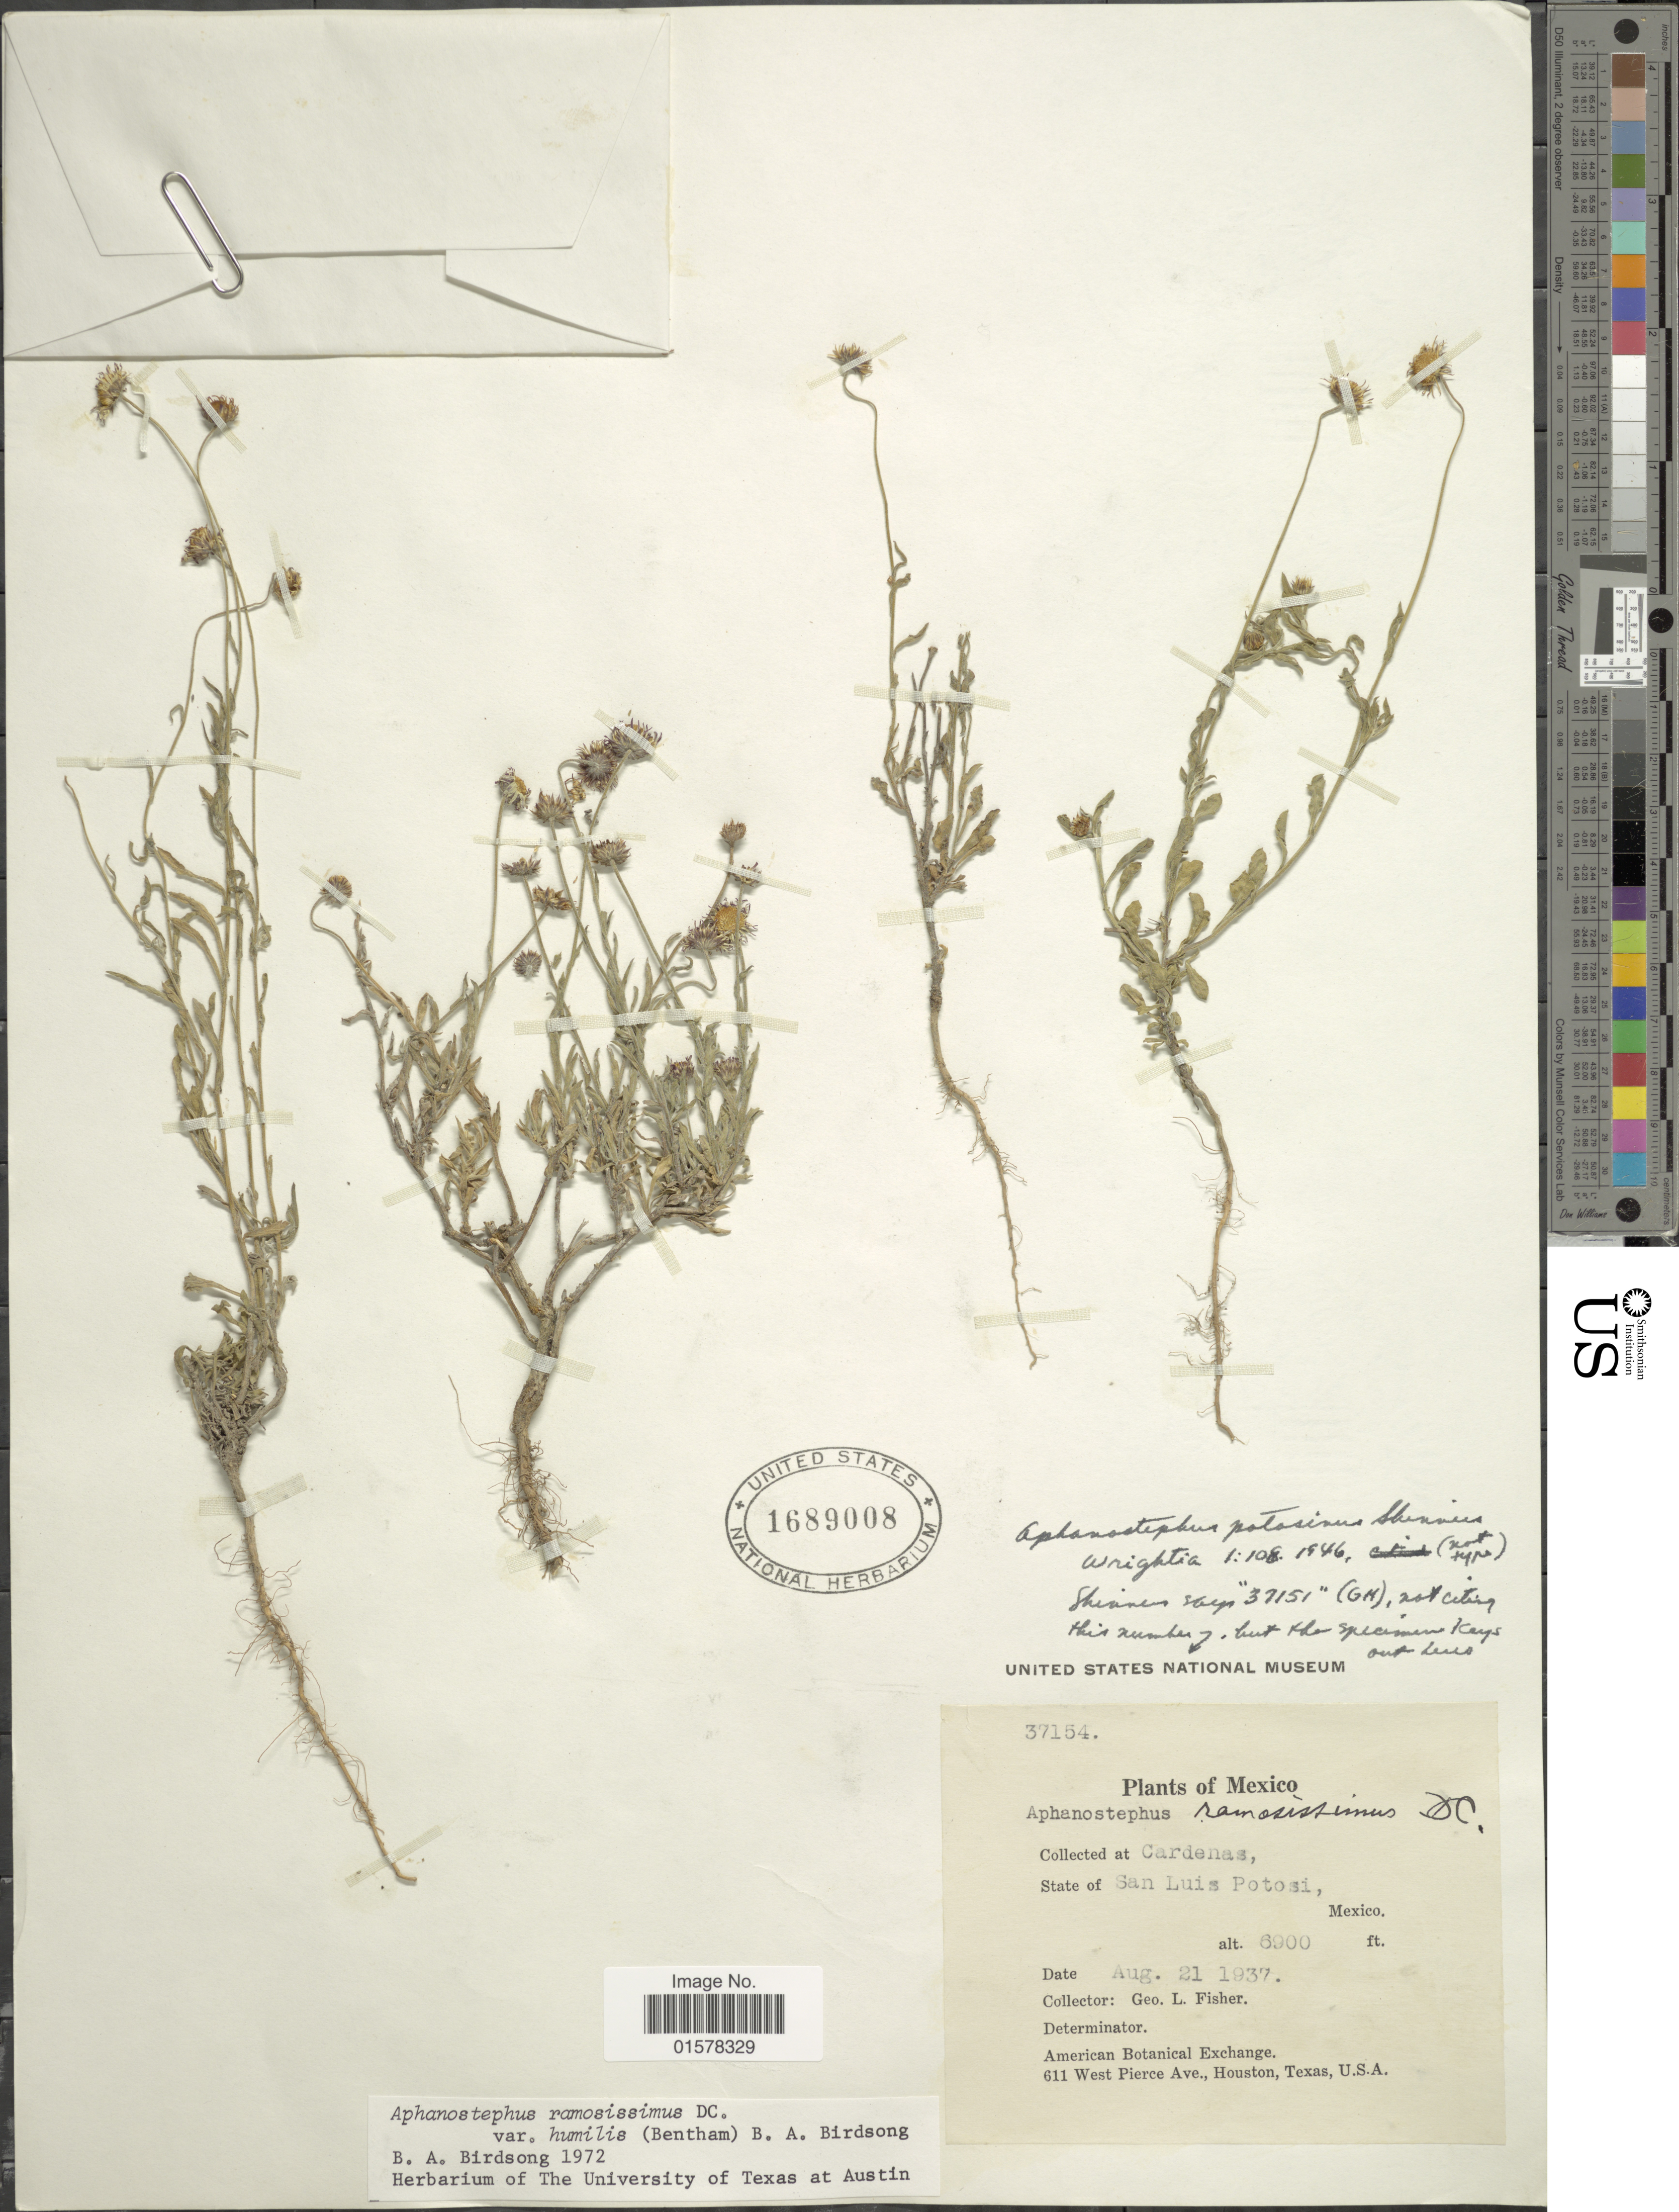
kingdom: Plantae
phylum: Tracheophyta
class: Magnoliopsida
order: Asterales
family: Asteraceae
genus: Aphanostephus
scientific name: Aphanostephus ramosissimus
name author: DC.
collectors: G. L. Fisher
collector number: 37154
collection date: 1937-08-21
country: Mexico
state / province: San Luis Potosí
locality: Cardenas, State of San Luis Potosí, Mexico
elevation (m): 2103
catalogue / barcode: US 1689008